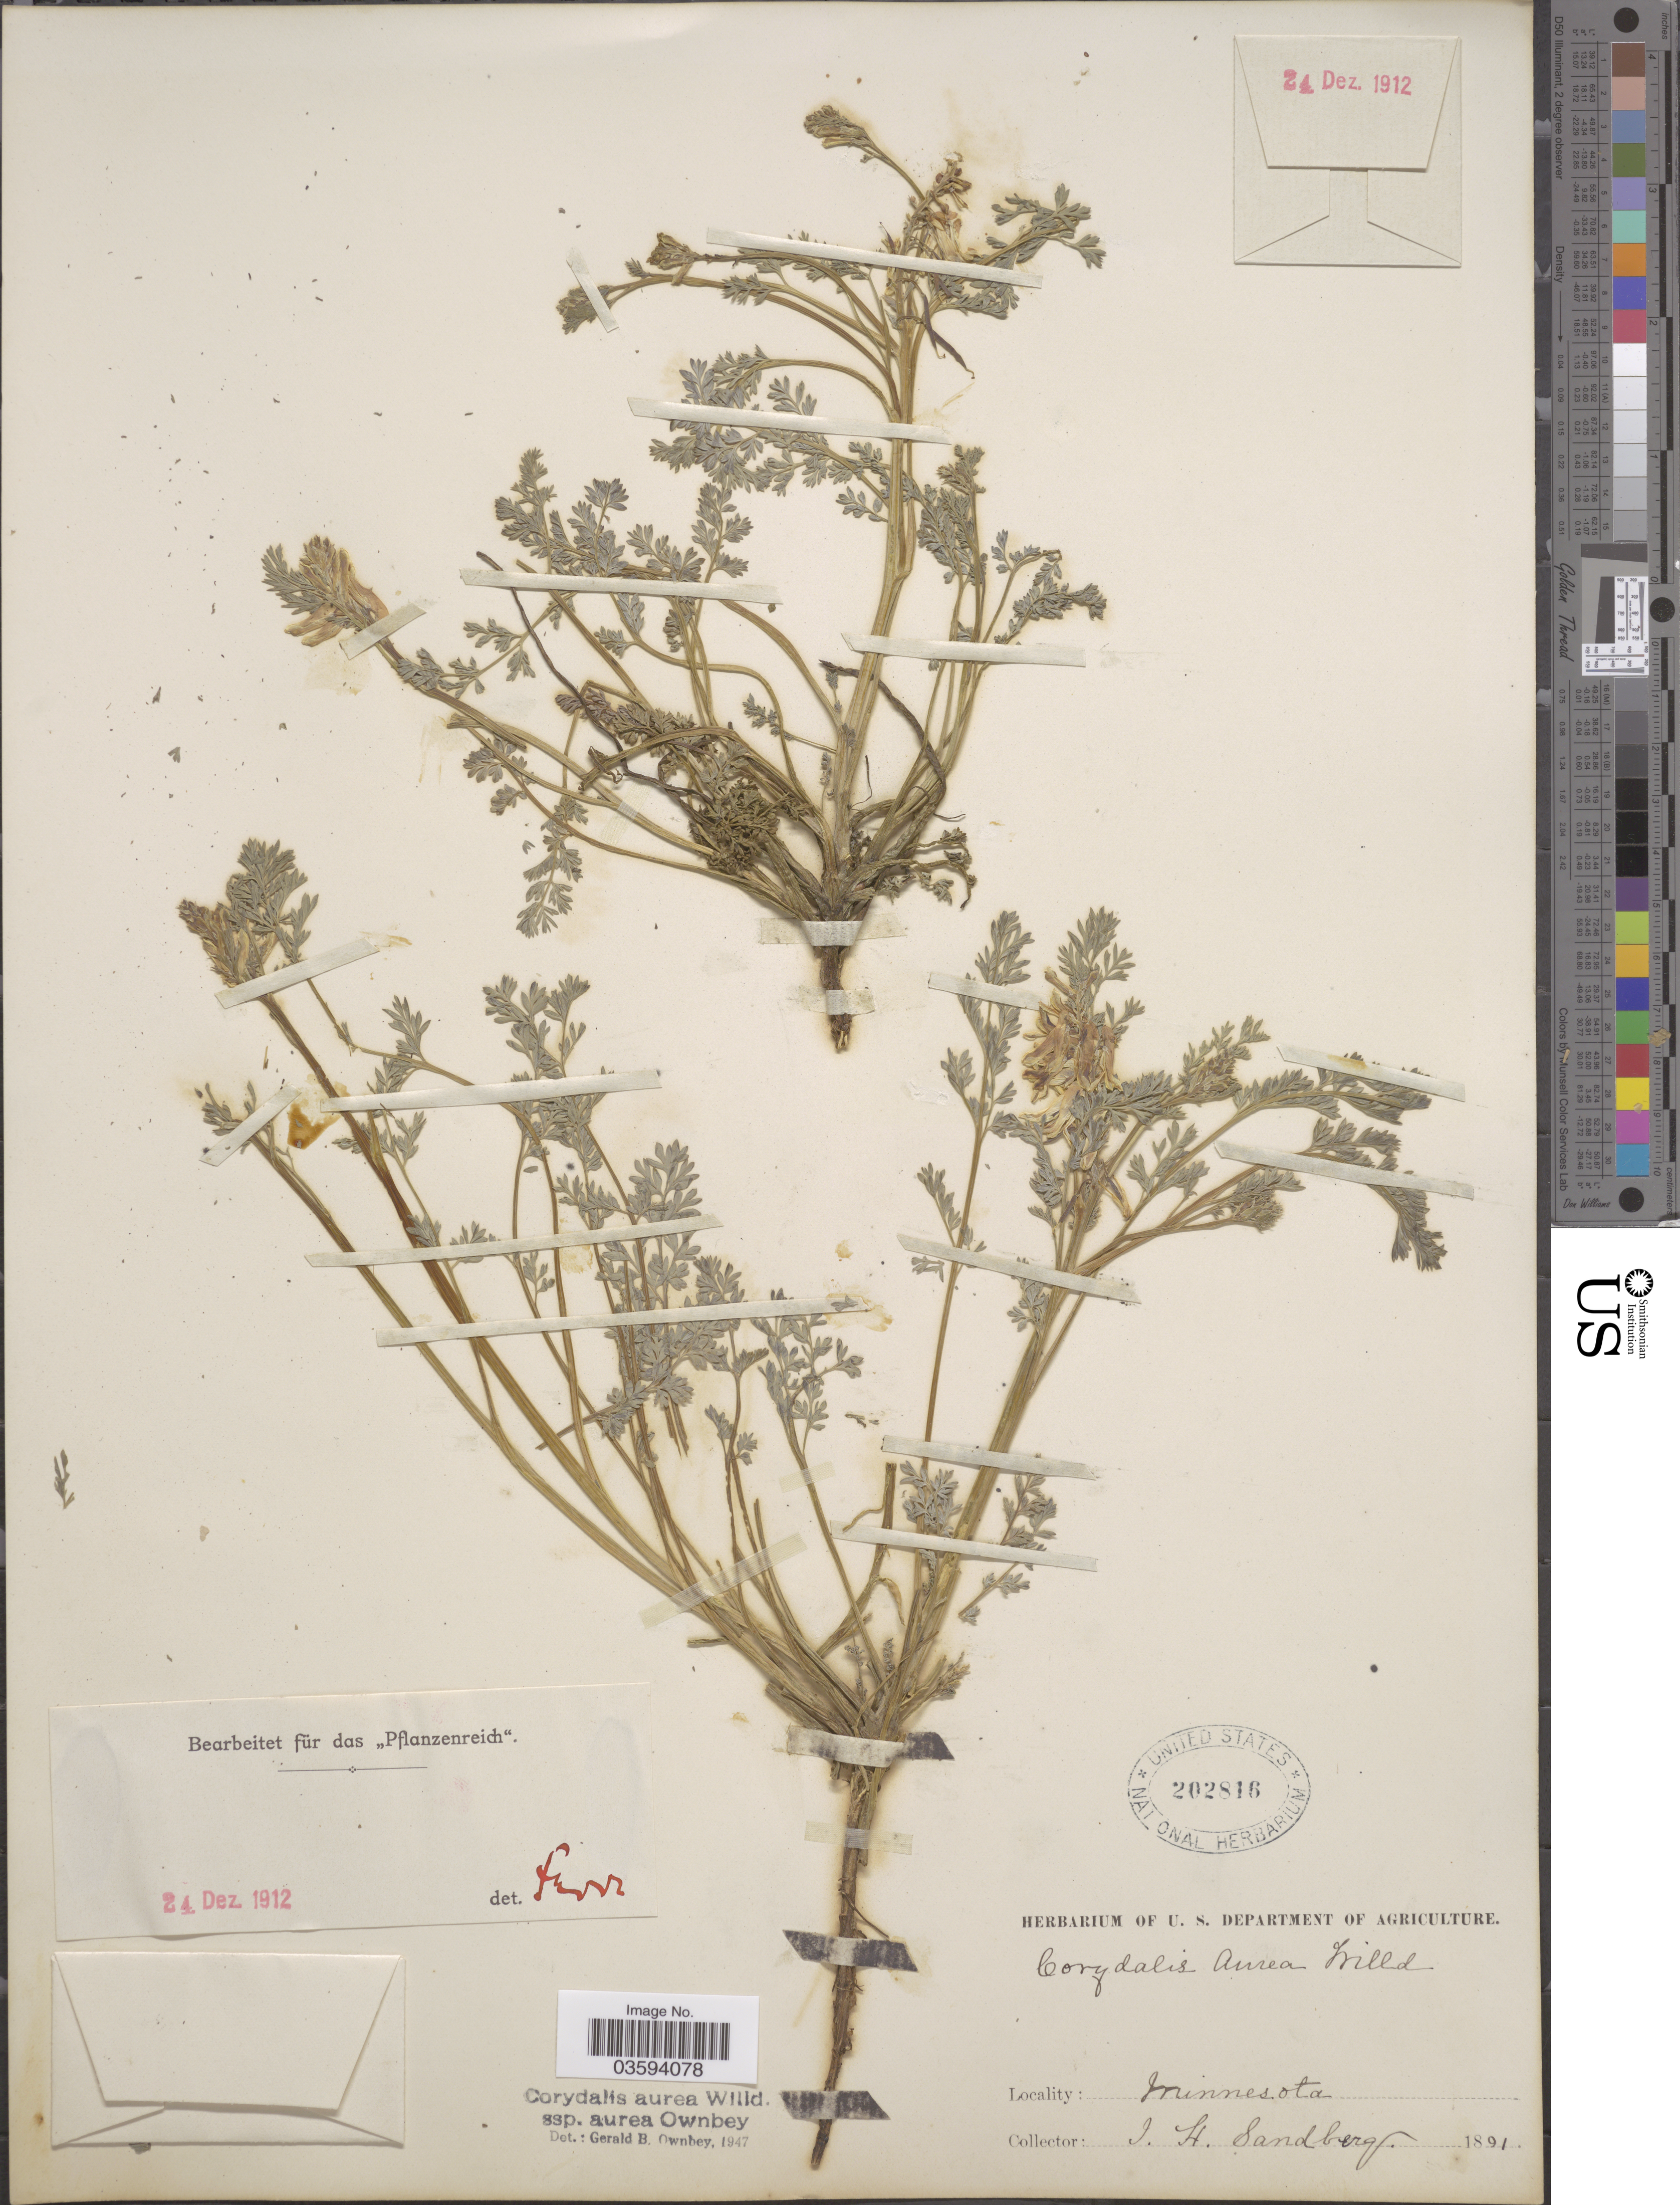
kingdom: Plantae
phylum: Tracheophyta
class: Magnoliopsida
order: Ranunculales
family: Papaveraceae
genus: Corydalis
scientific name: Corydalis aurea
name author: Willd.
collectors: J. H. Sandberg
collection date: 1891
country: United States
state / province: Minnesota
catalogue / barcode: US 202816